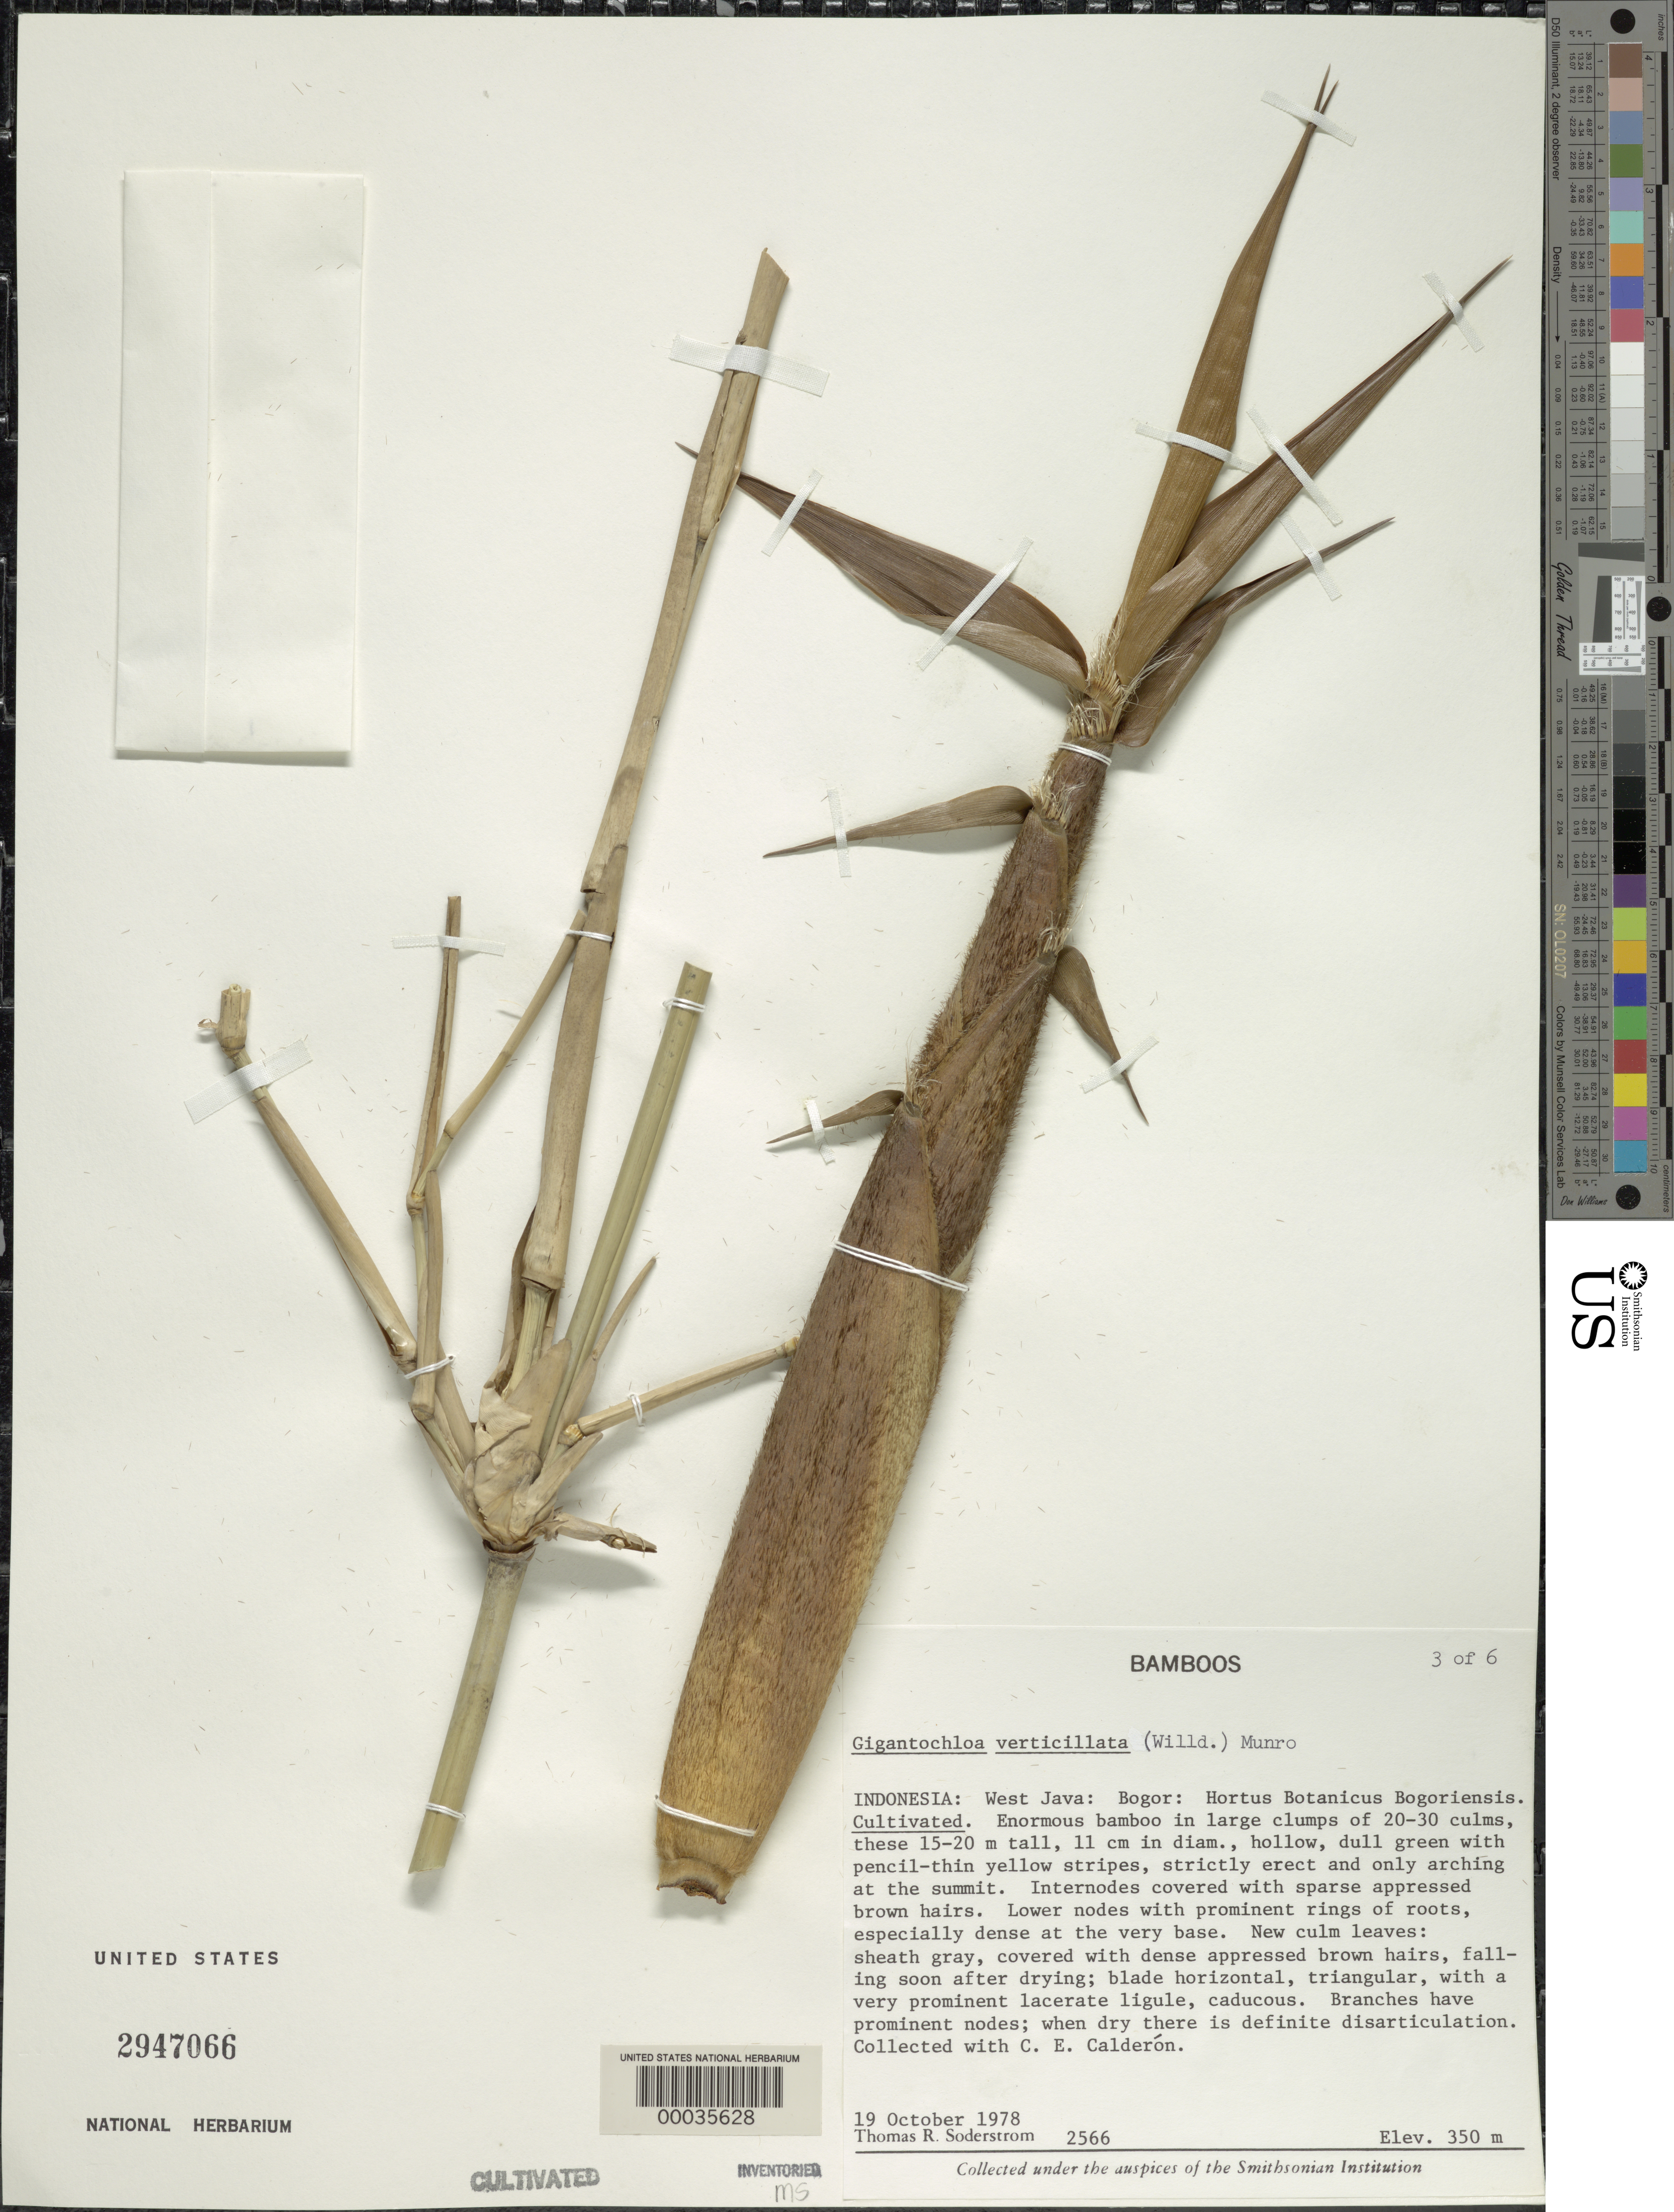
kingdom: Plantae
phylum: Tracheophyta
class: Liliopsida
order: Poales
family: Poaceae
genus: Dendrocalamus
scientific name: Dendrocalamus verticillata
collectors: T. R. Soderstrom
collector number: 2566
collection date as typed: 19 Oct 1978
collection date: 1978-10-19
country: Indonesia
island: Java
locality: Hortus botanicus borgoriensis-bogor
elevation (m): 350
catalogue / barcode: US 2947066